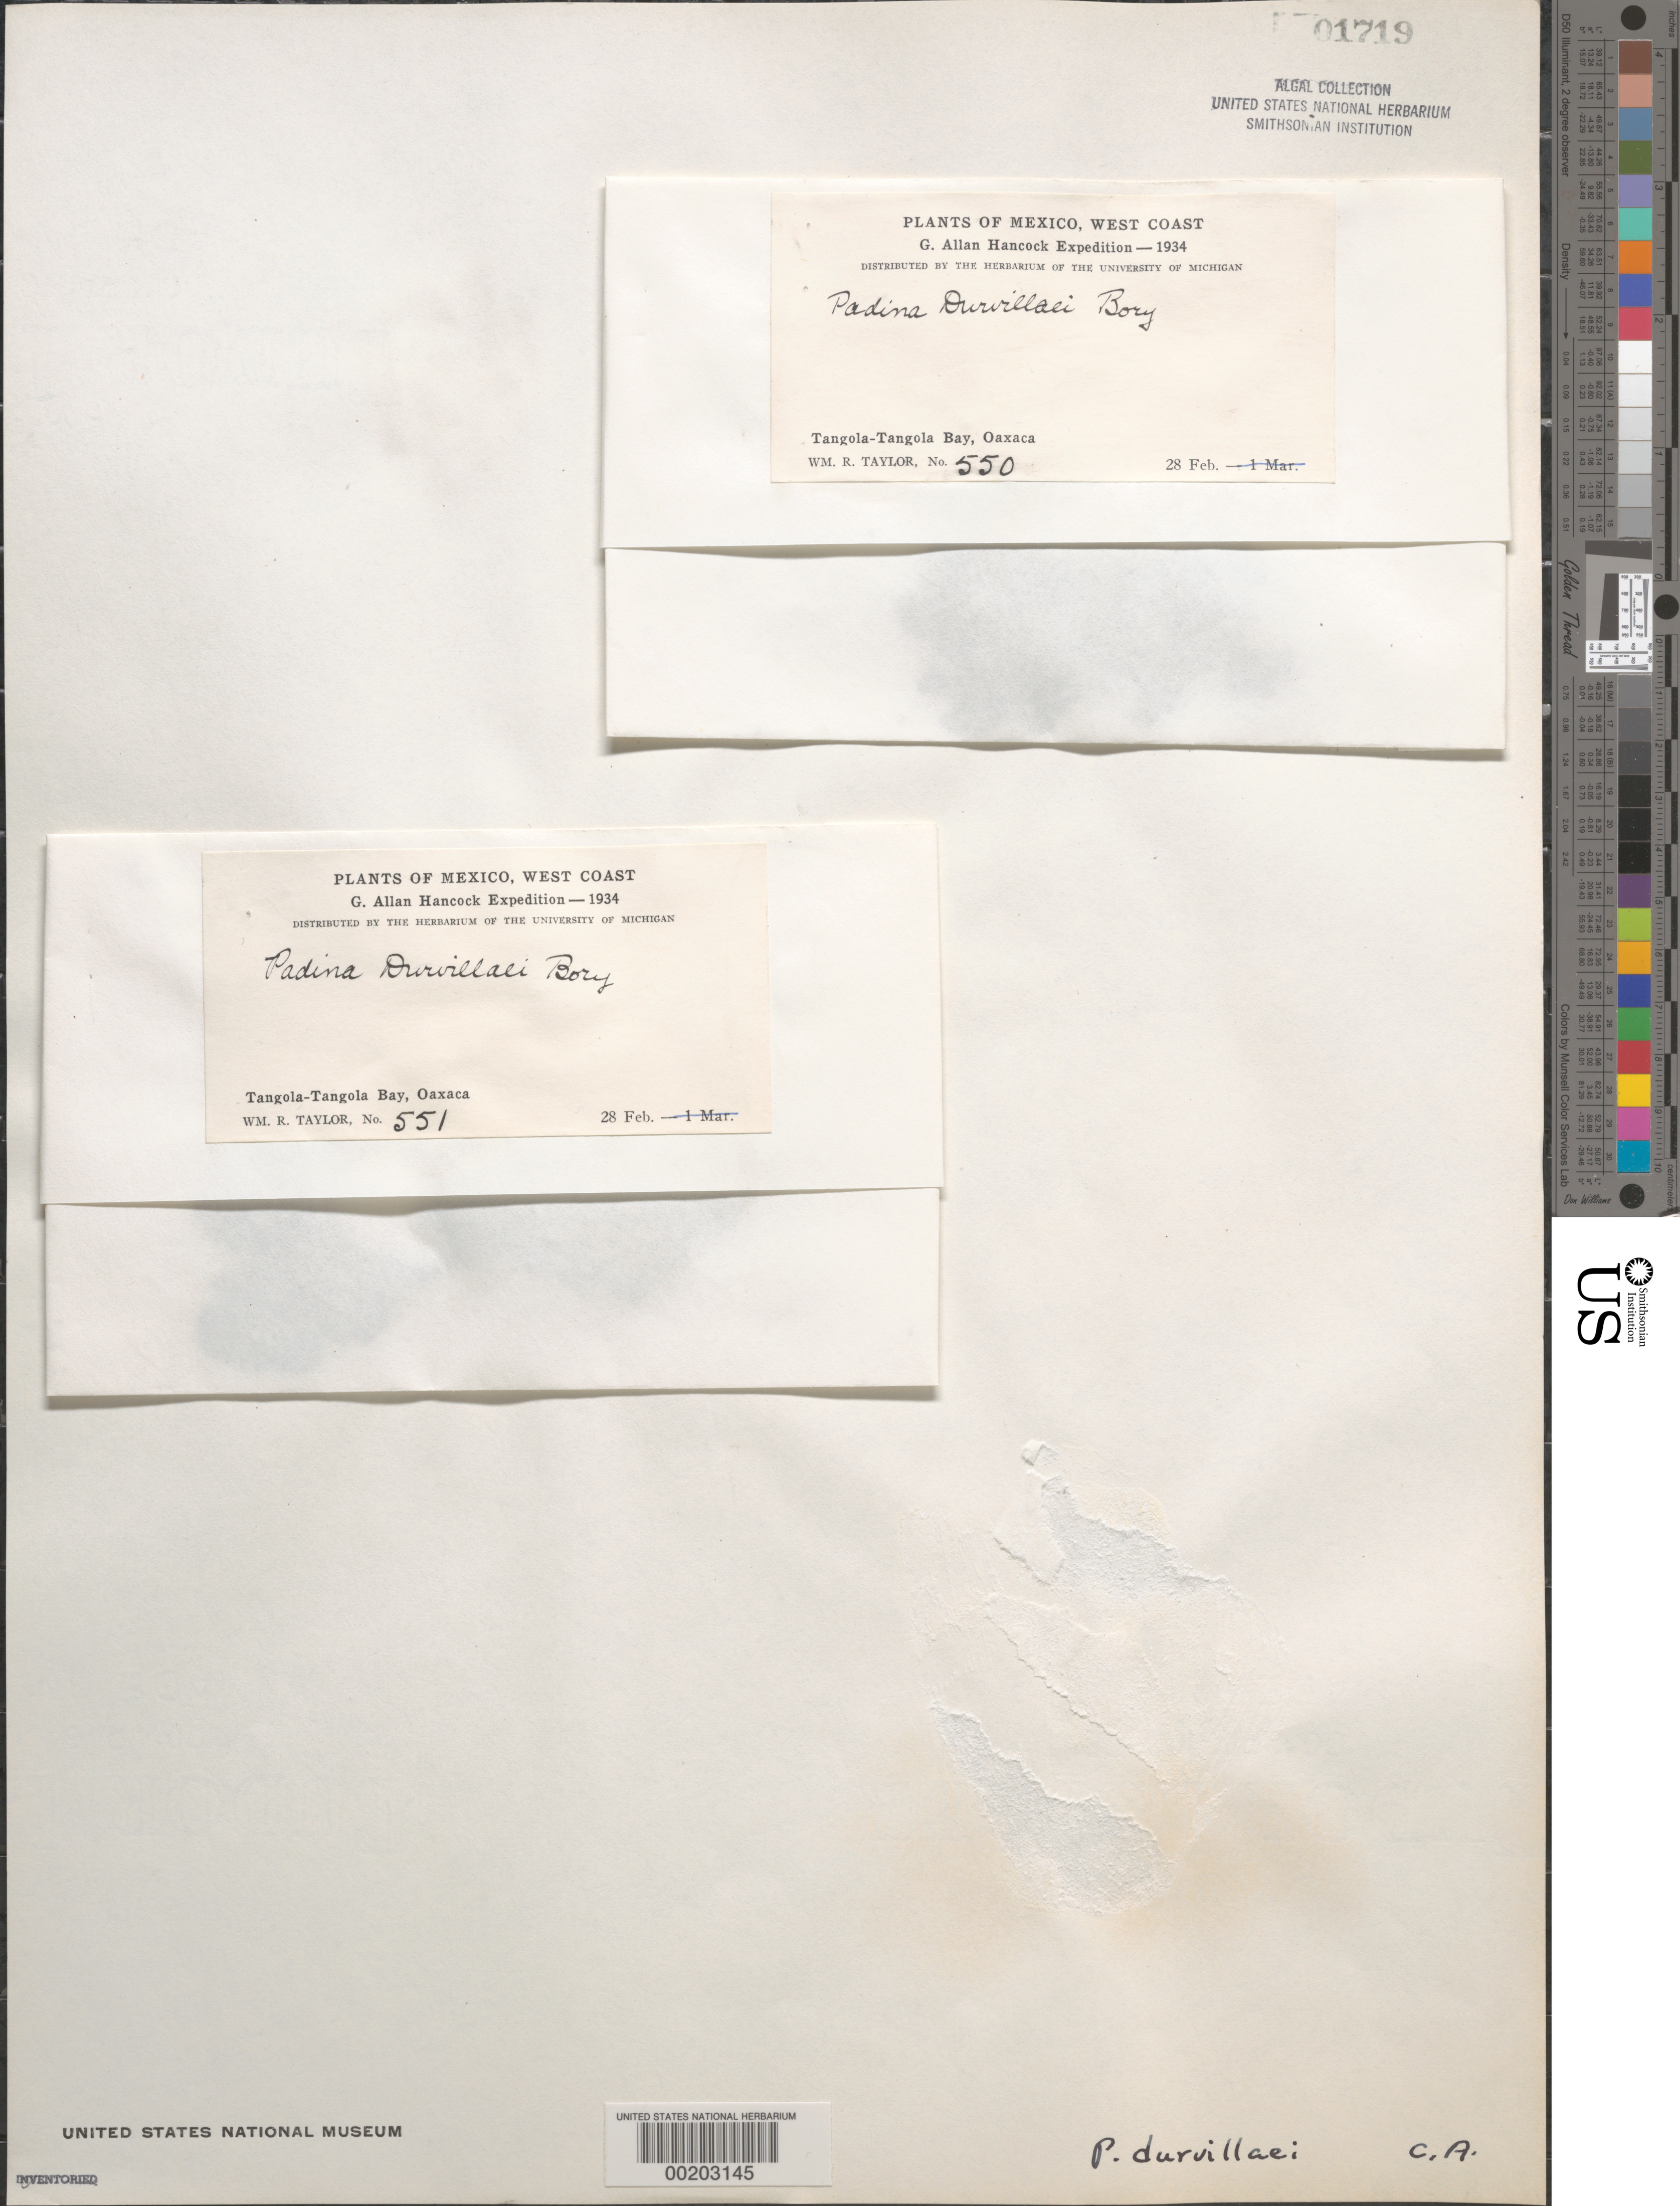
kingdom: Chromista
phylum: Ochrophyta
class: Phaeophyceae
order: Dictyotales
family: Dictyotaceae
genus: Padina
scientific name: Padina durvillaei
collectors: W. R. Taylor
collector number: WRT 34-550 & WRT 34-551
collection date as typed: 28 Feb 1934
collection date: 1934-02-28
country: Mexico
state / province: Oaxaca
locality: Tangola-Tangola Bay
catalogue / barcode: US 1719